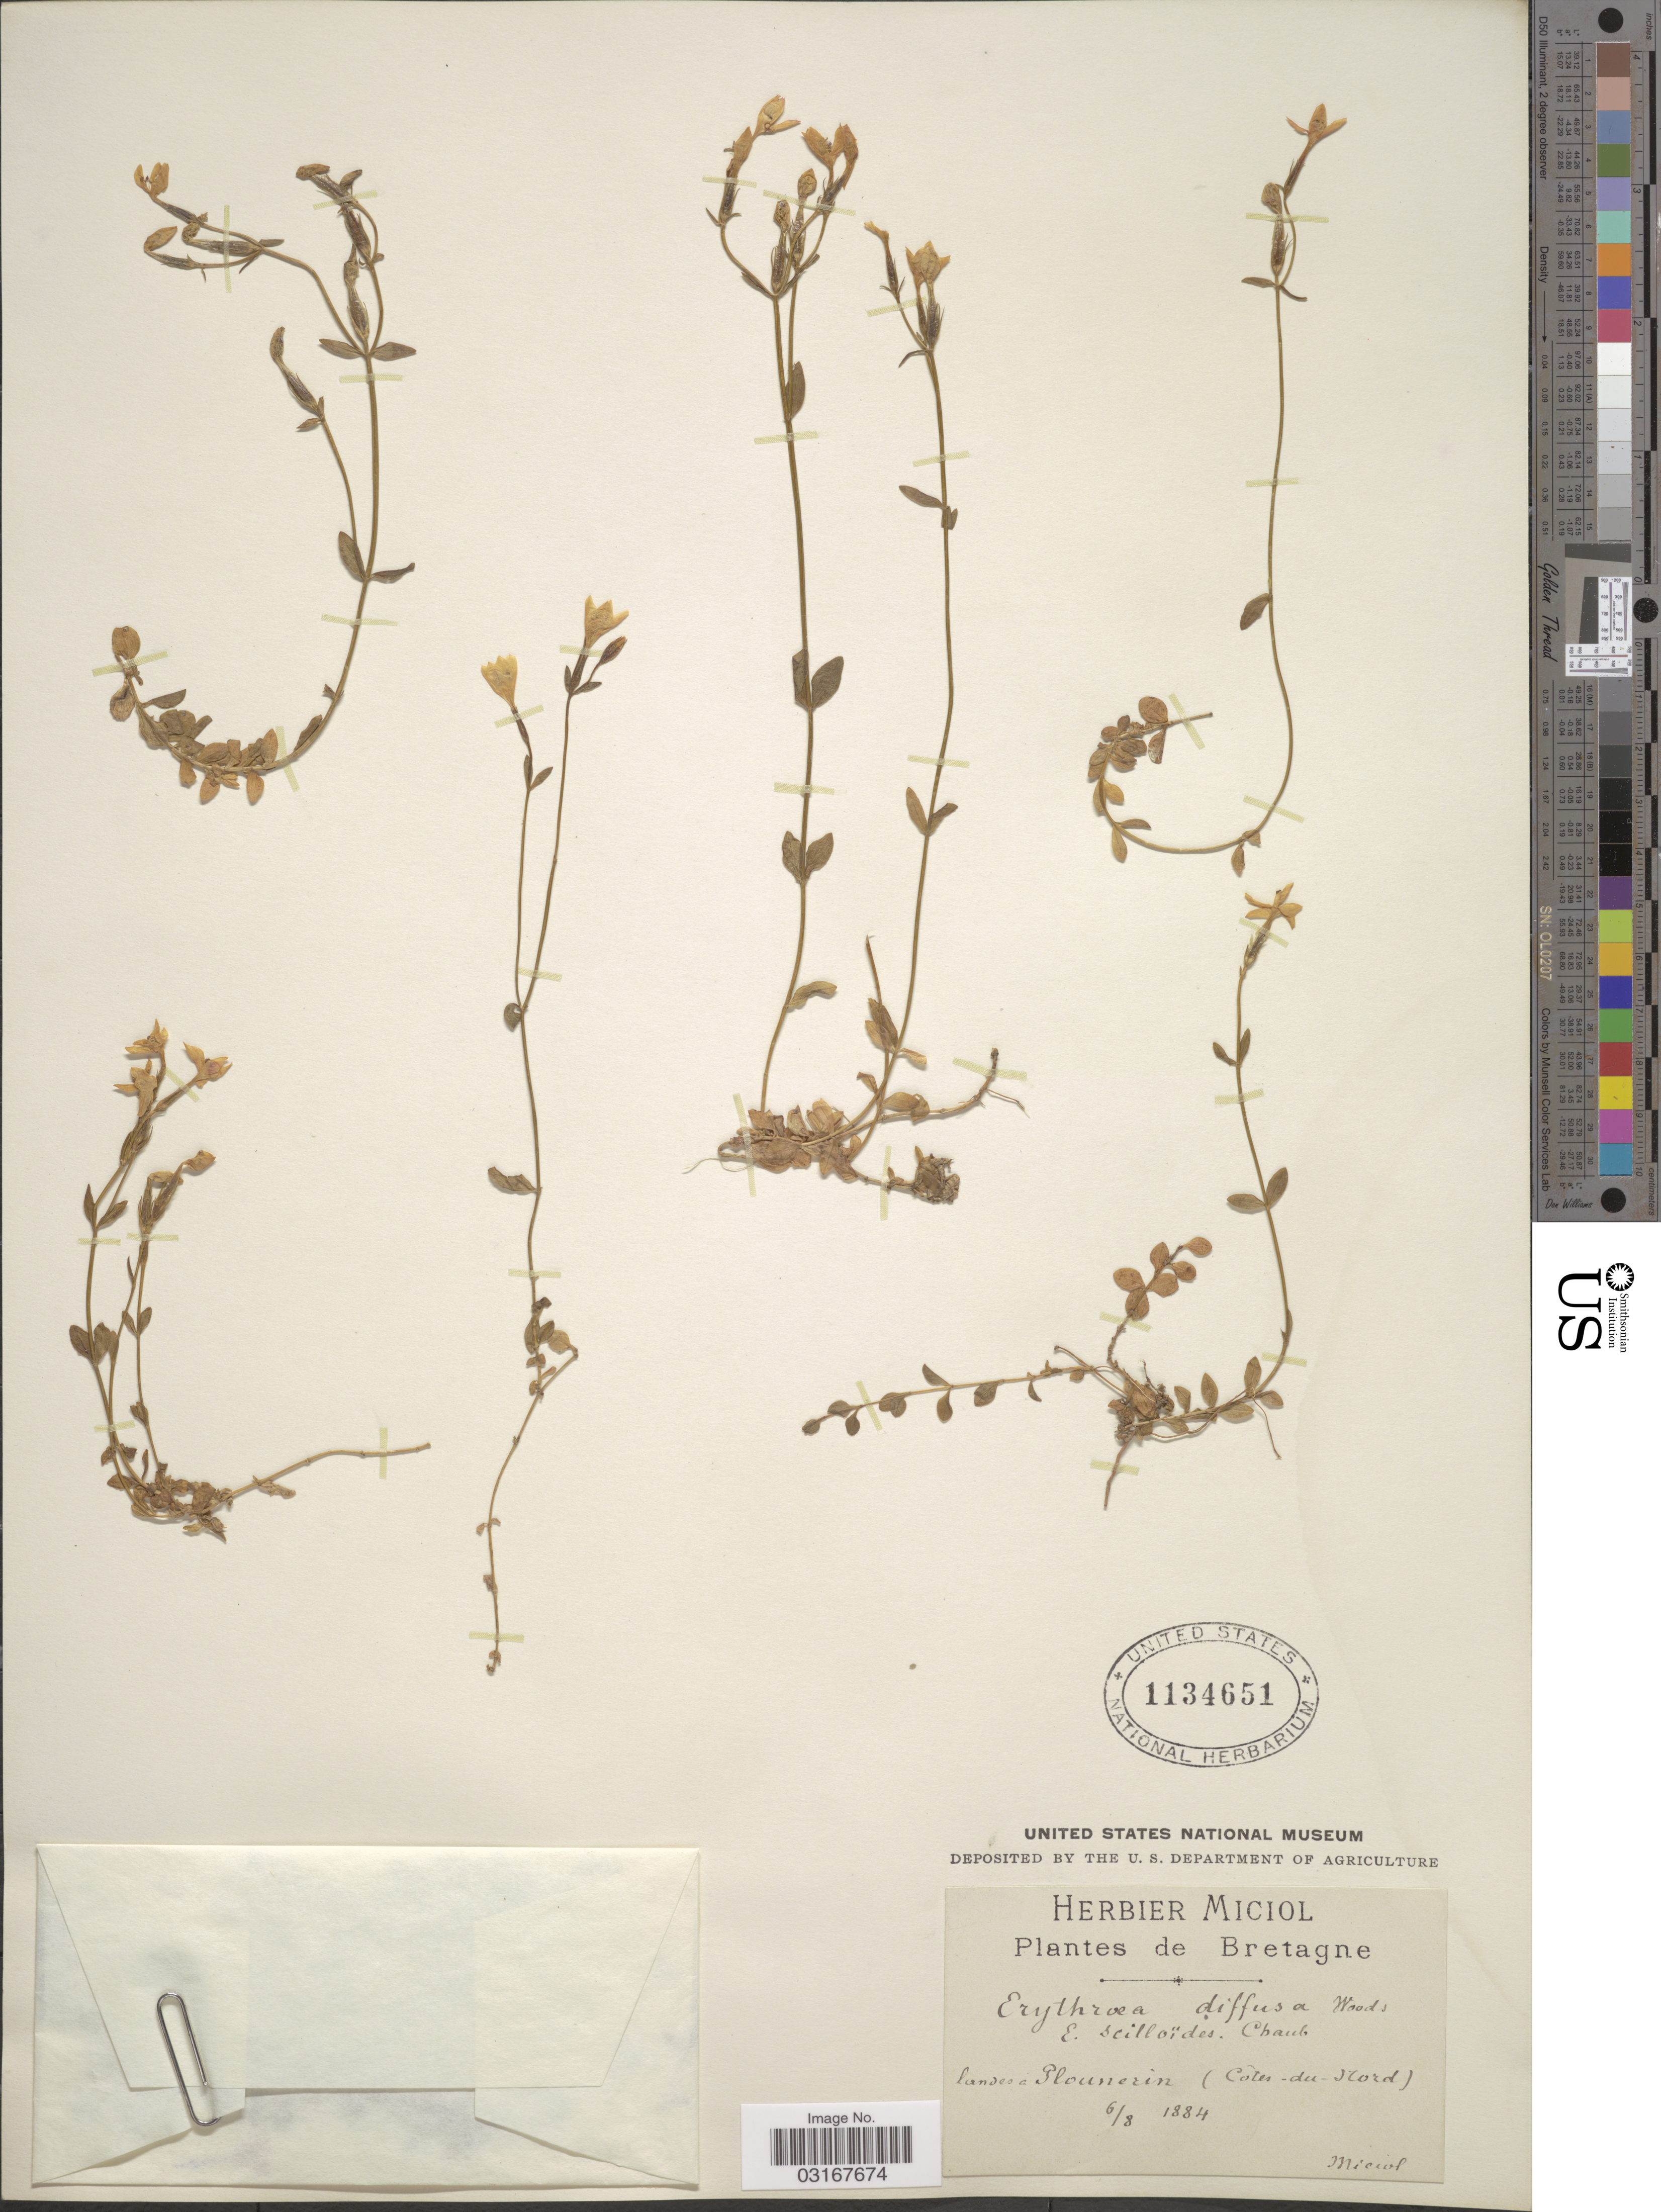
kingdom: Plantae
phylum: Tracheophyta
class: Magnoliopsida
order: Gentianales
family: Gentianaceae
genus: Centaurium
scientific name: Centaurium portense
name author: (Brot.) Butcher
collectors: -. Miciol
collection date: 1884-08-06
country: France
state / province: Bretagne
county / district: Côtes-d'Armor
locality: Landes a Plounerin. (Côtes-du Nord).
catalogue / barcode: US 1134651